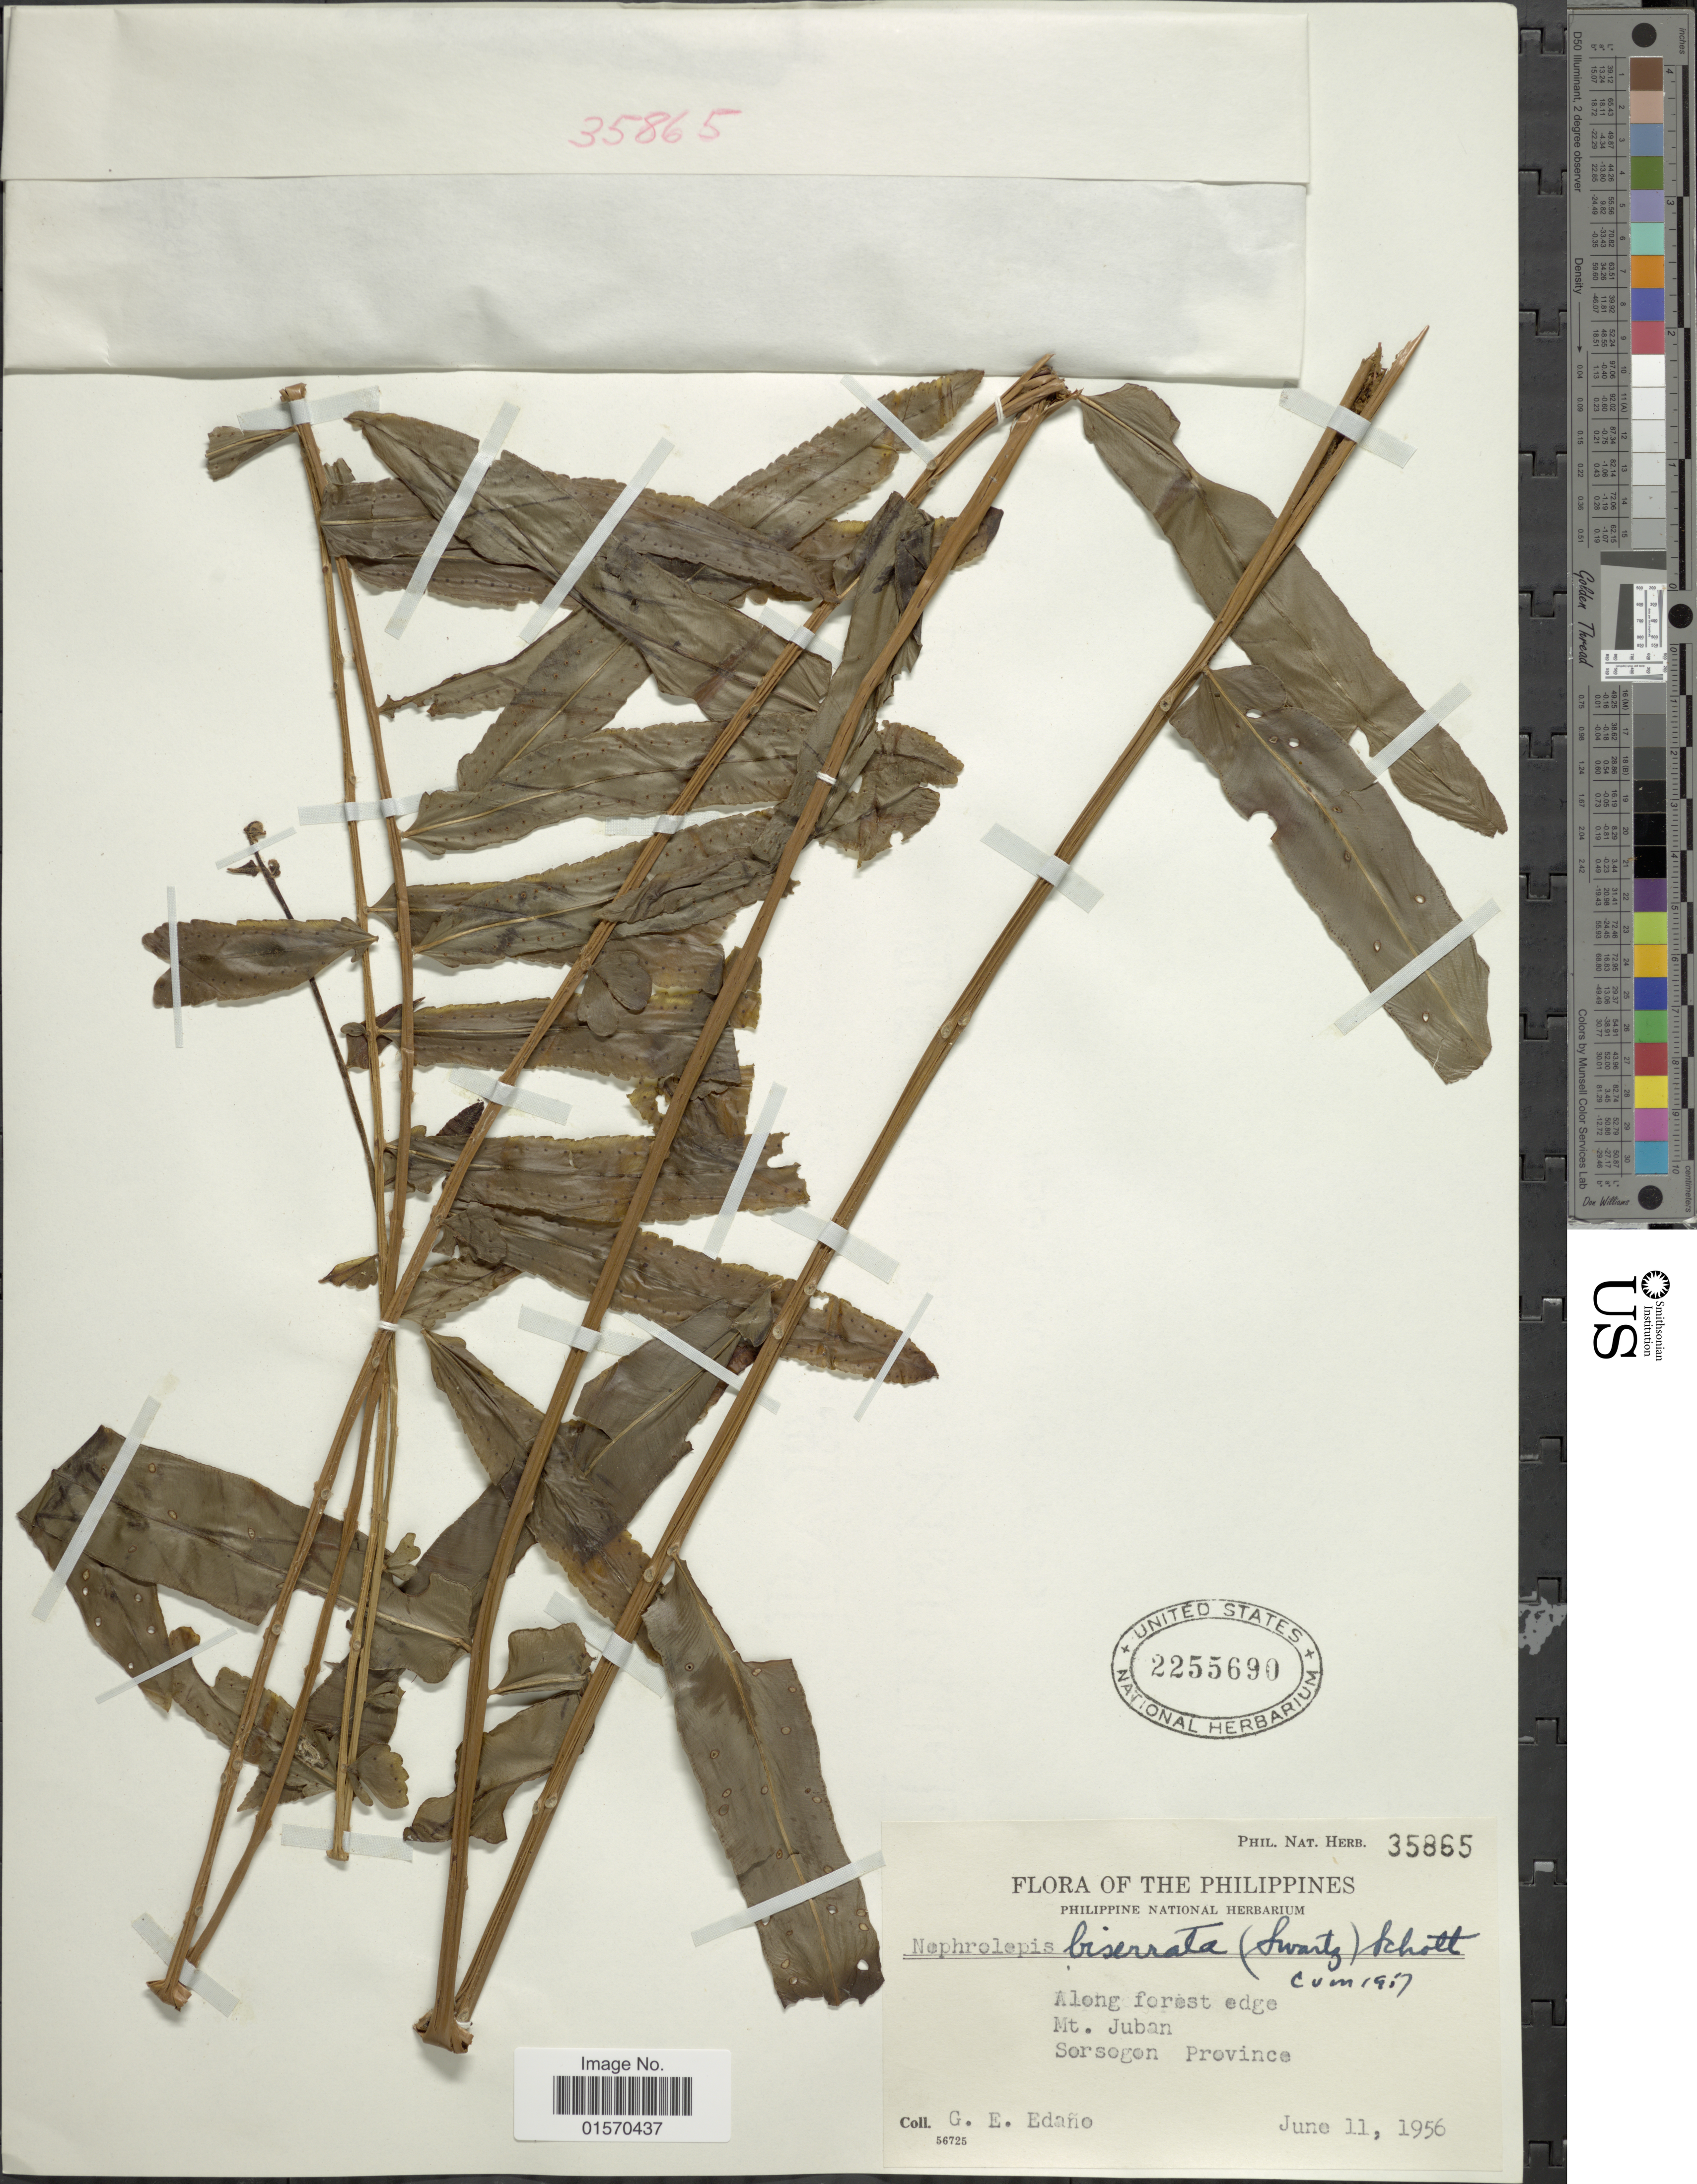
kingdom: Plantae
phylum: Tracheophyta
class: Polypodiopsida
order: Polypodiales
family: Nephrolepidaceae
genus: Nephrolepis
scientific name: Nephrolepis biserrata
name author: (Sw.) Schott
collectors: G. E. Edaño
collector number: Phil. Nat. Herb. 35865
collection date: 1956-06-11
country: Philippines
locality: Along forest edge. Mt. Juban. Sorsogon Province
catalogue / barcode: US 2255690